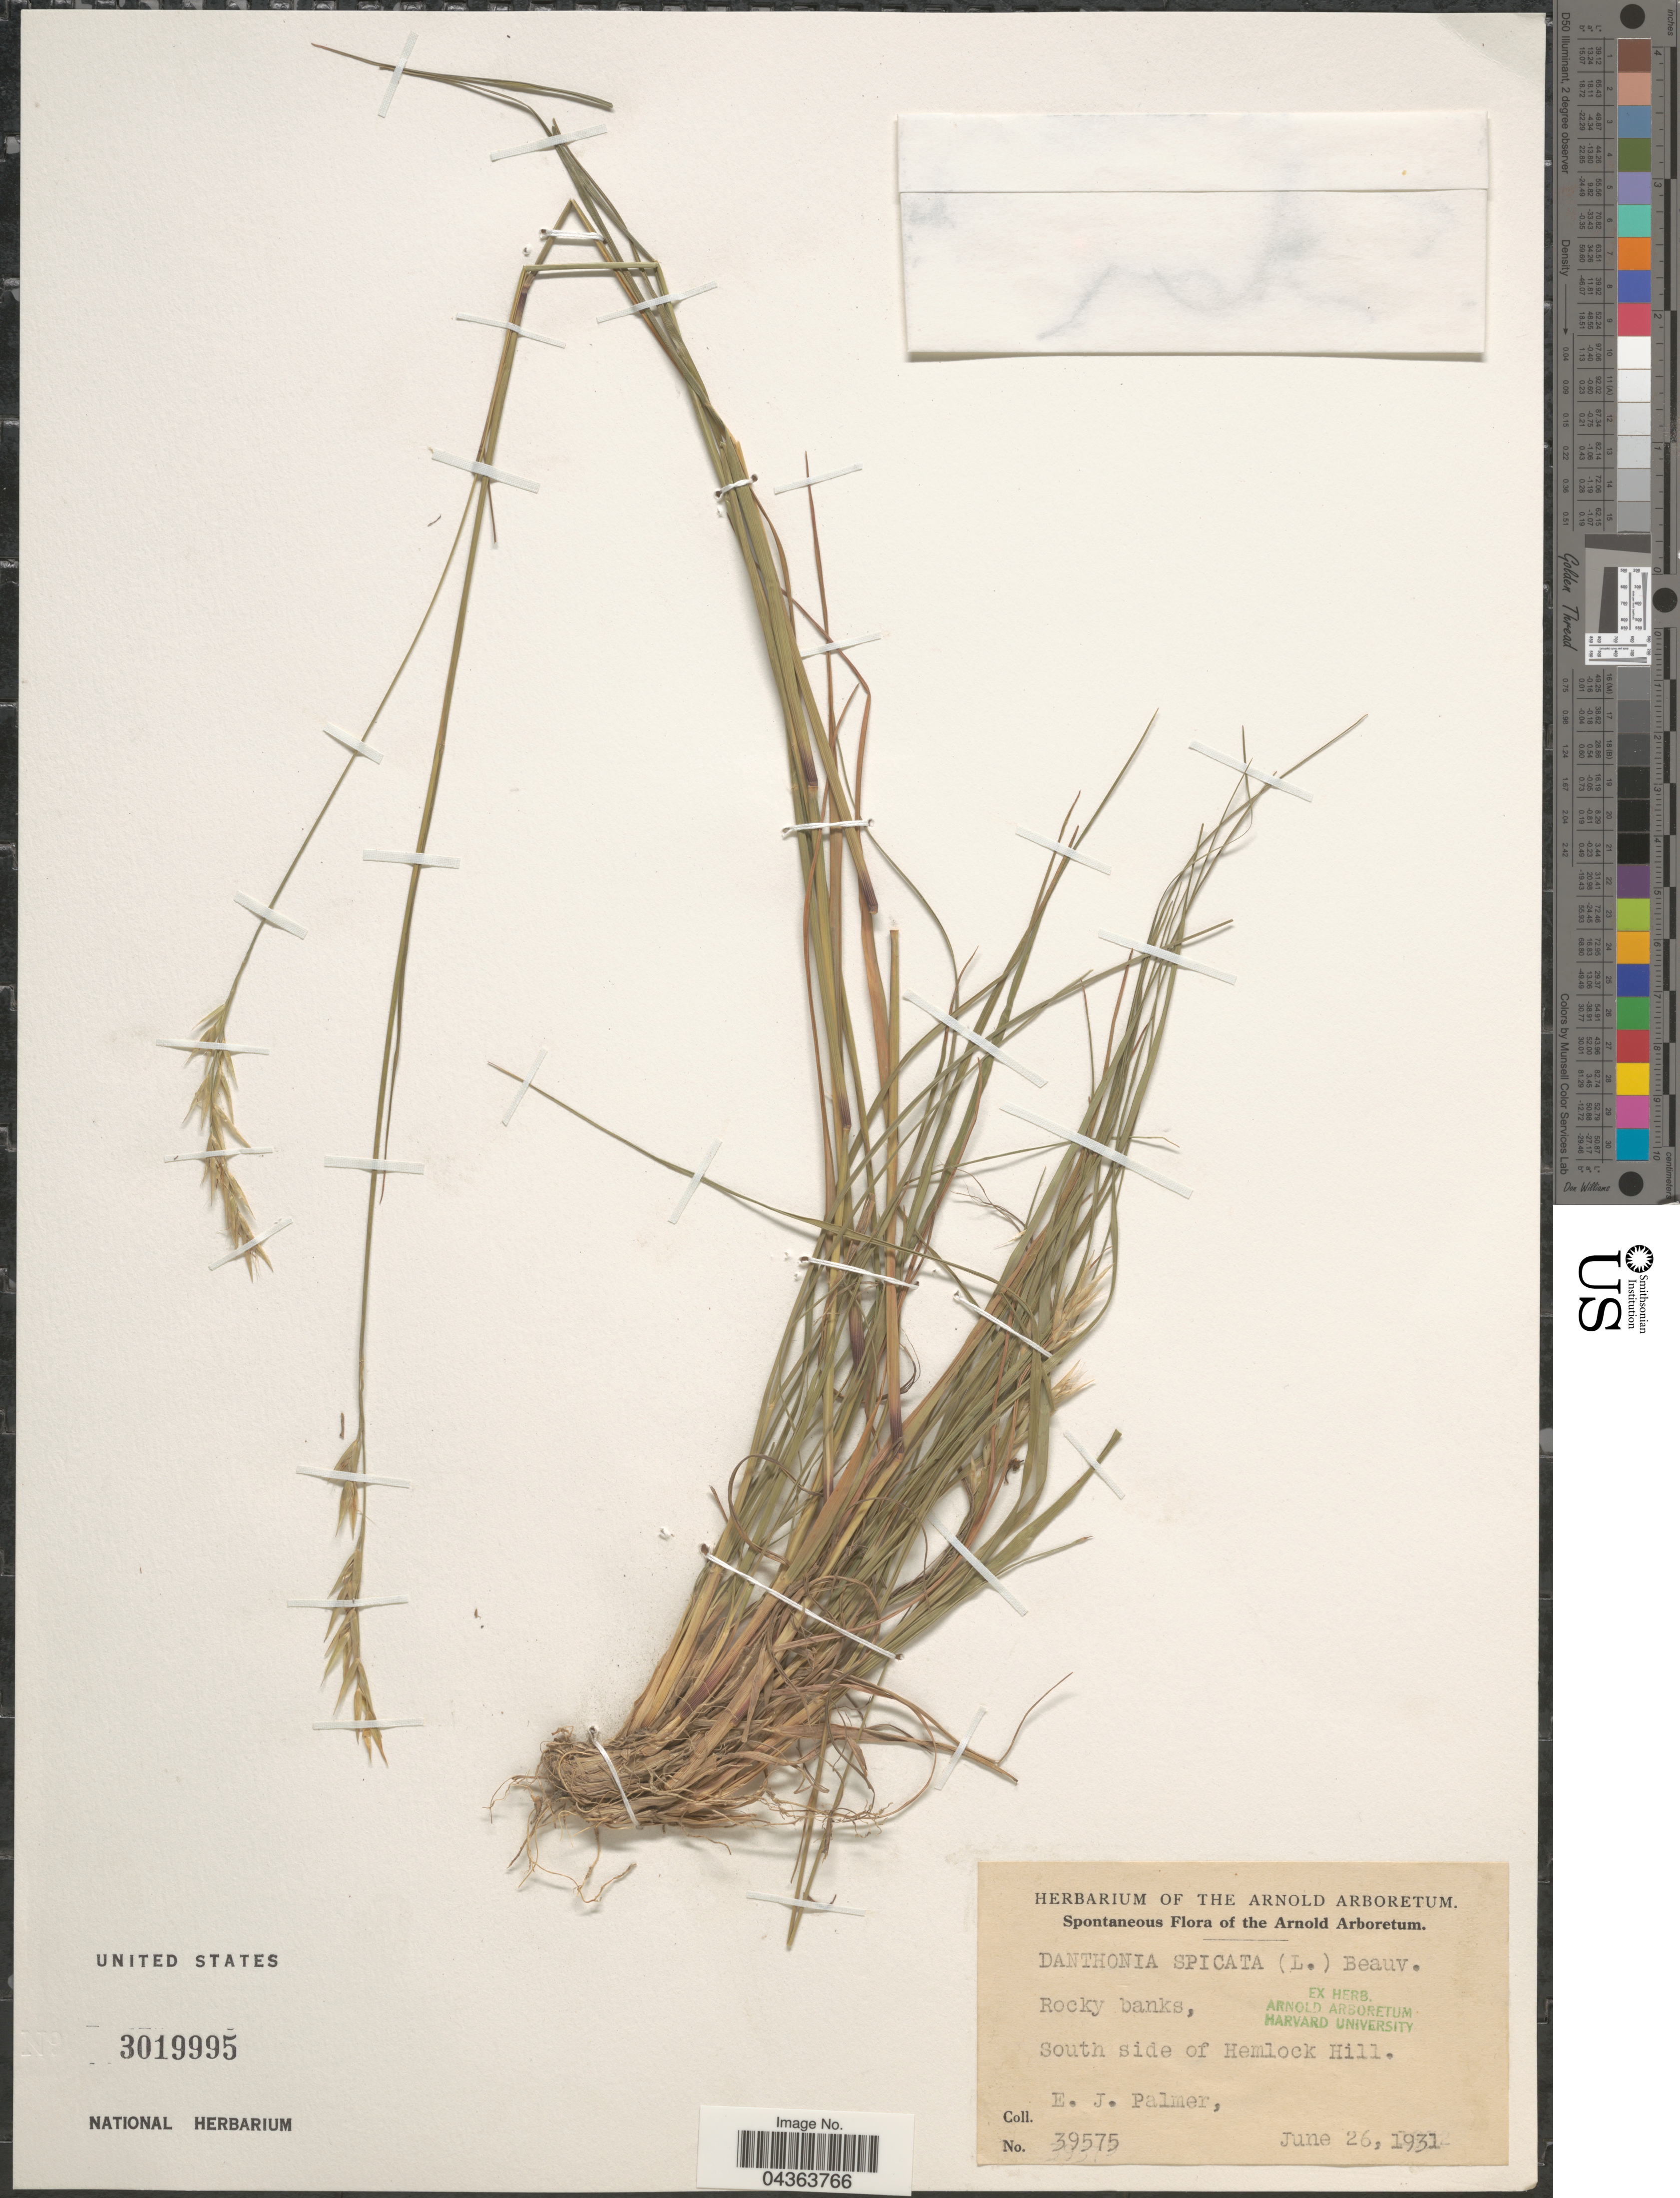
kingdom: Plantae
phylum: Tracheophyta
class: Liliopsida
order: Poales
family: Poaceae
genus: Danthonia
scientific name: Danthonia spicata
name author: (L.) P. Beauv. ex Roem. & Schult.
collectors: E. J. Palmer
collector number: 39575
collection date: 1931-06-26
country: United States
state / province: Massachusetts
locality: Rocky banks, south side of Hemlock Hill.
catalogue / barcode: US 3019995